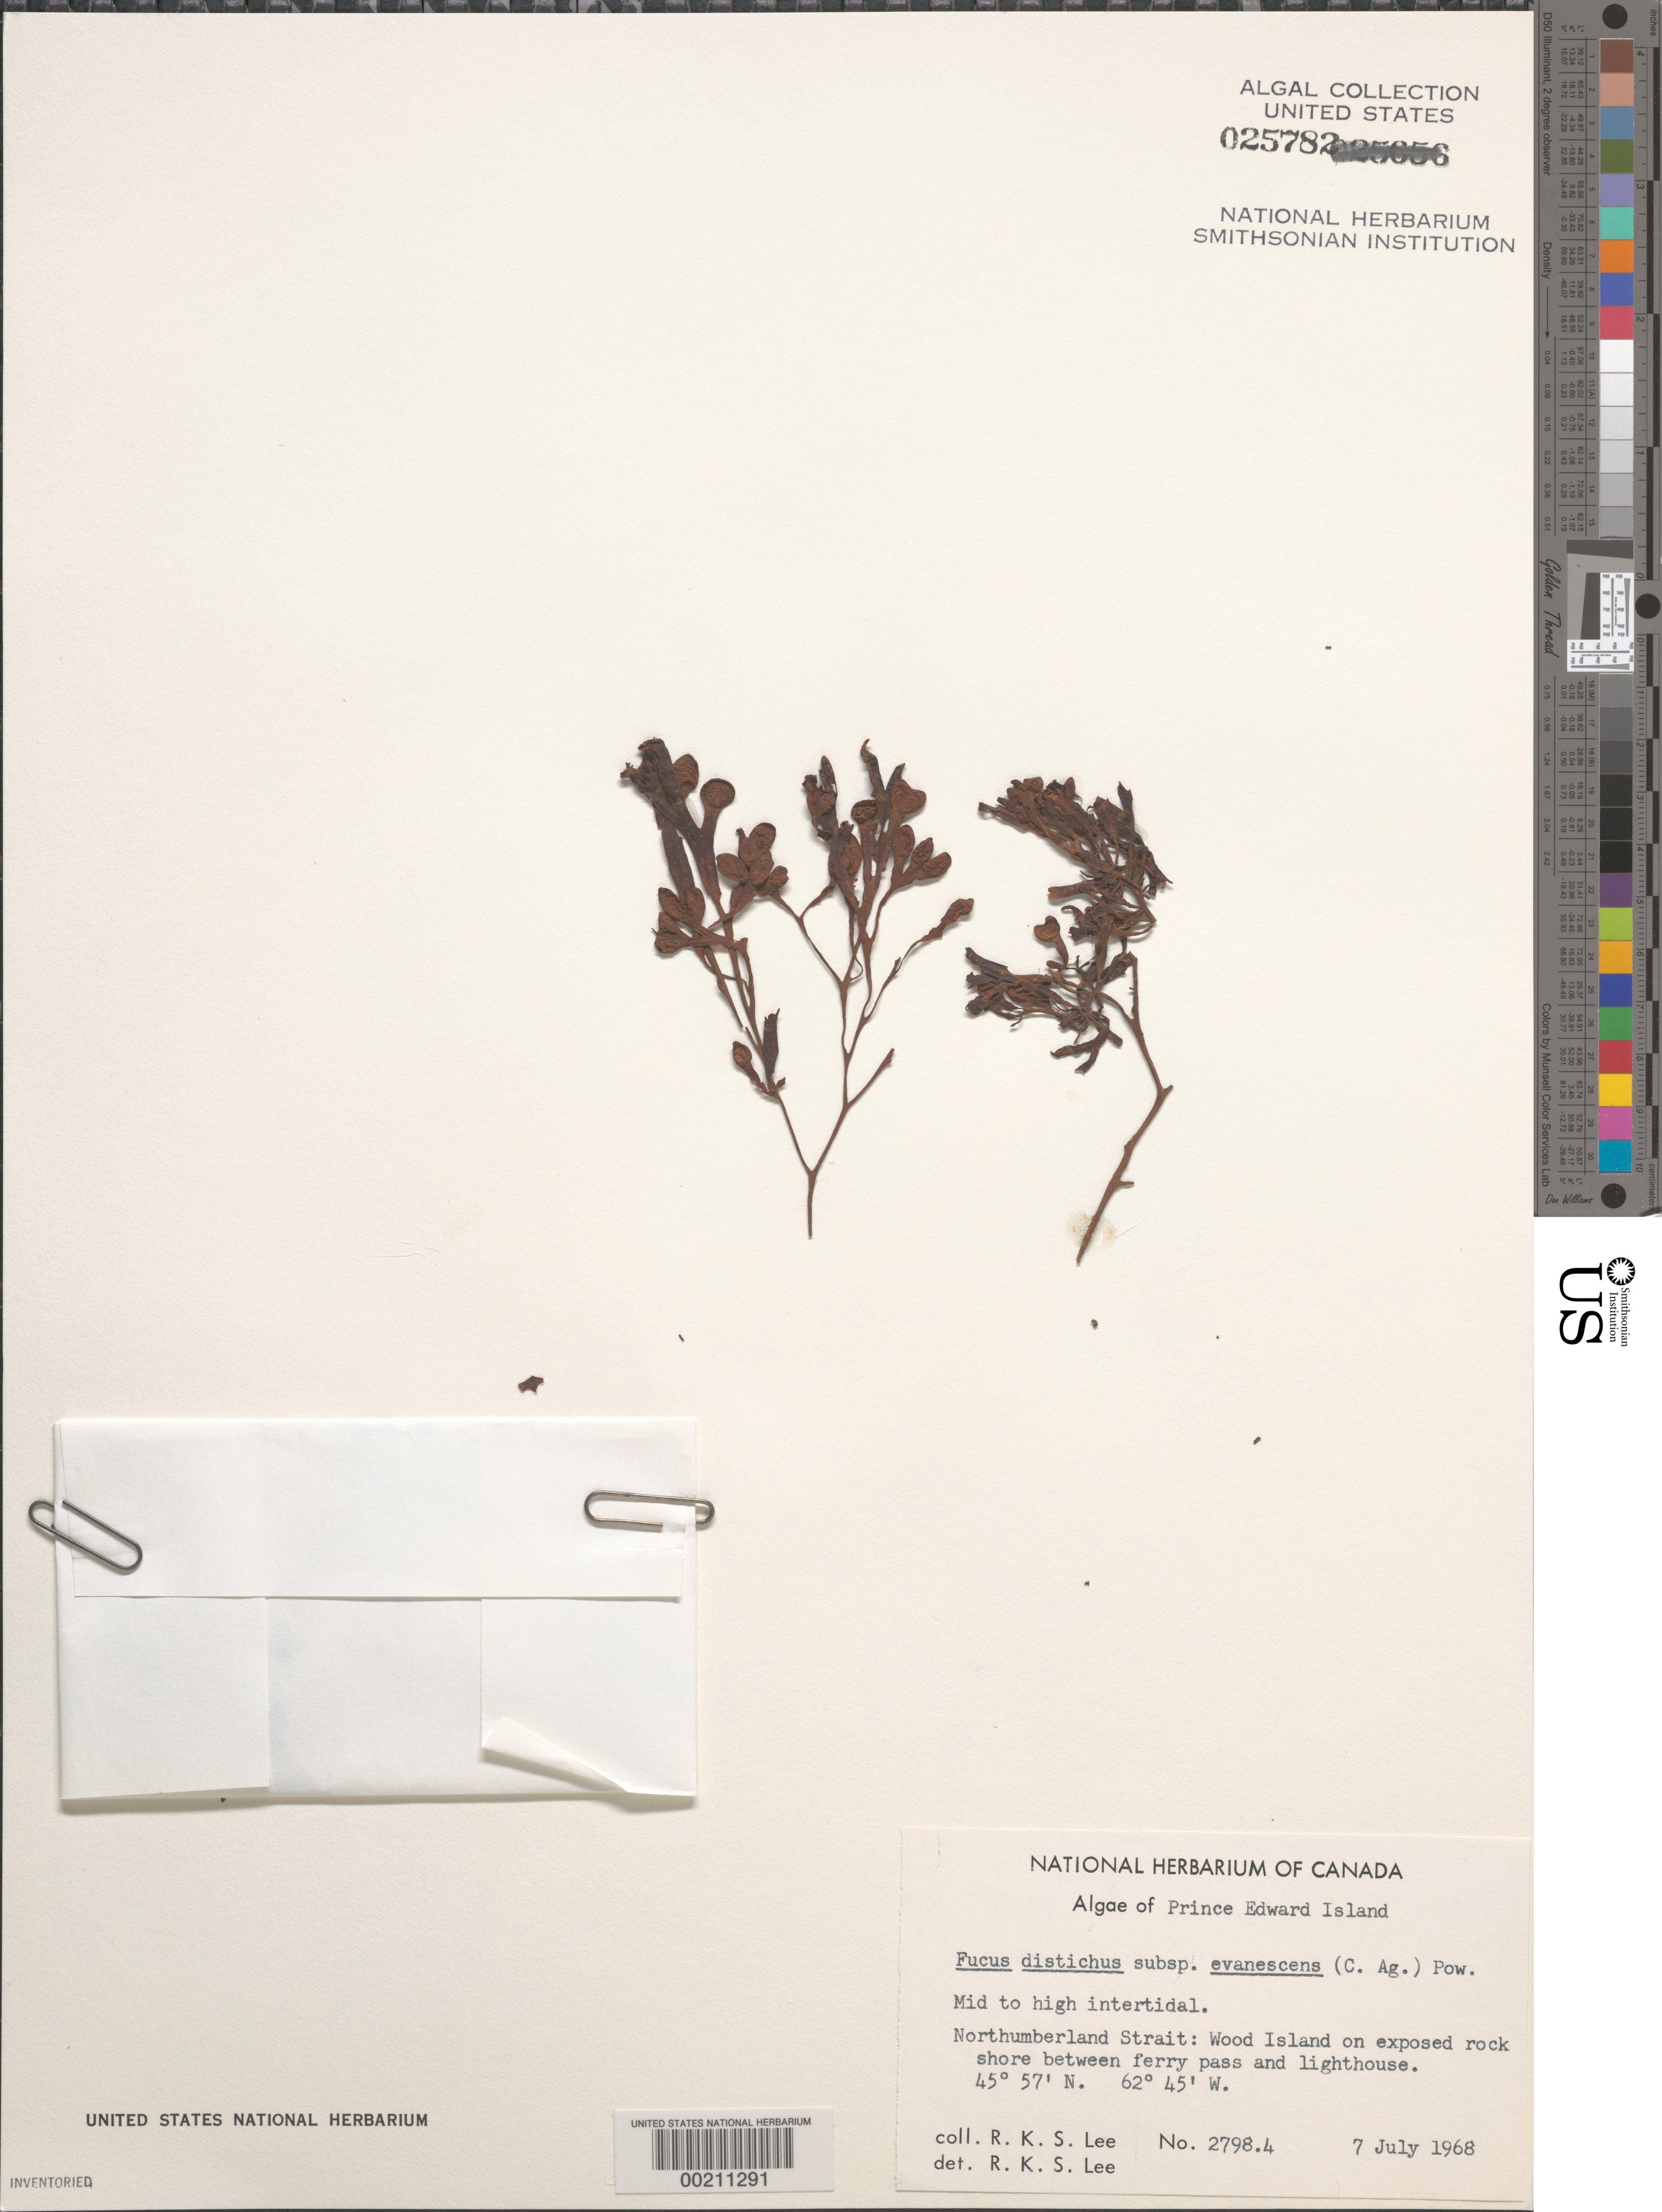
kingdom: Chromista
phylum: Ochrophyta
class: Phaeophyceae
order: Fucales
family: Fucaceae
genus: Fucus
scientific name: Fucus distichus subsp. evanescens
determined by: Lee, R. K. S.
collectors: R. Lee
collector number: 2798.4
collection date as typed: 07 Jul 1968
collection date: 1968-07-07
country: Canada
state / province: Prince Edward Island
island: Wood Island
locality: Northumberland Strait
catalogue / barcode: US 25782